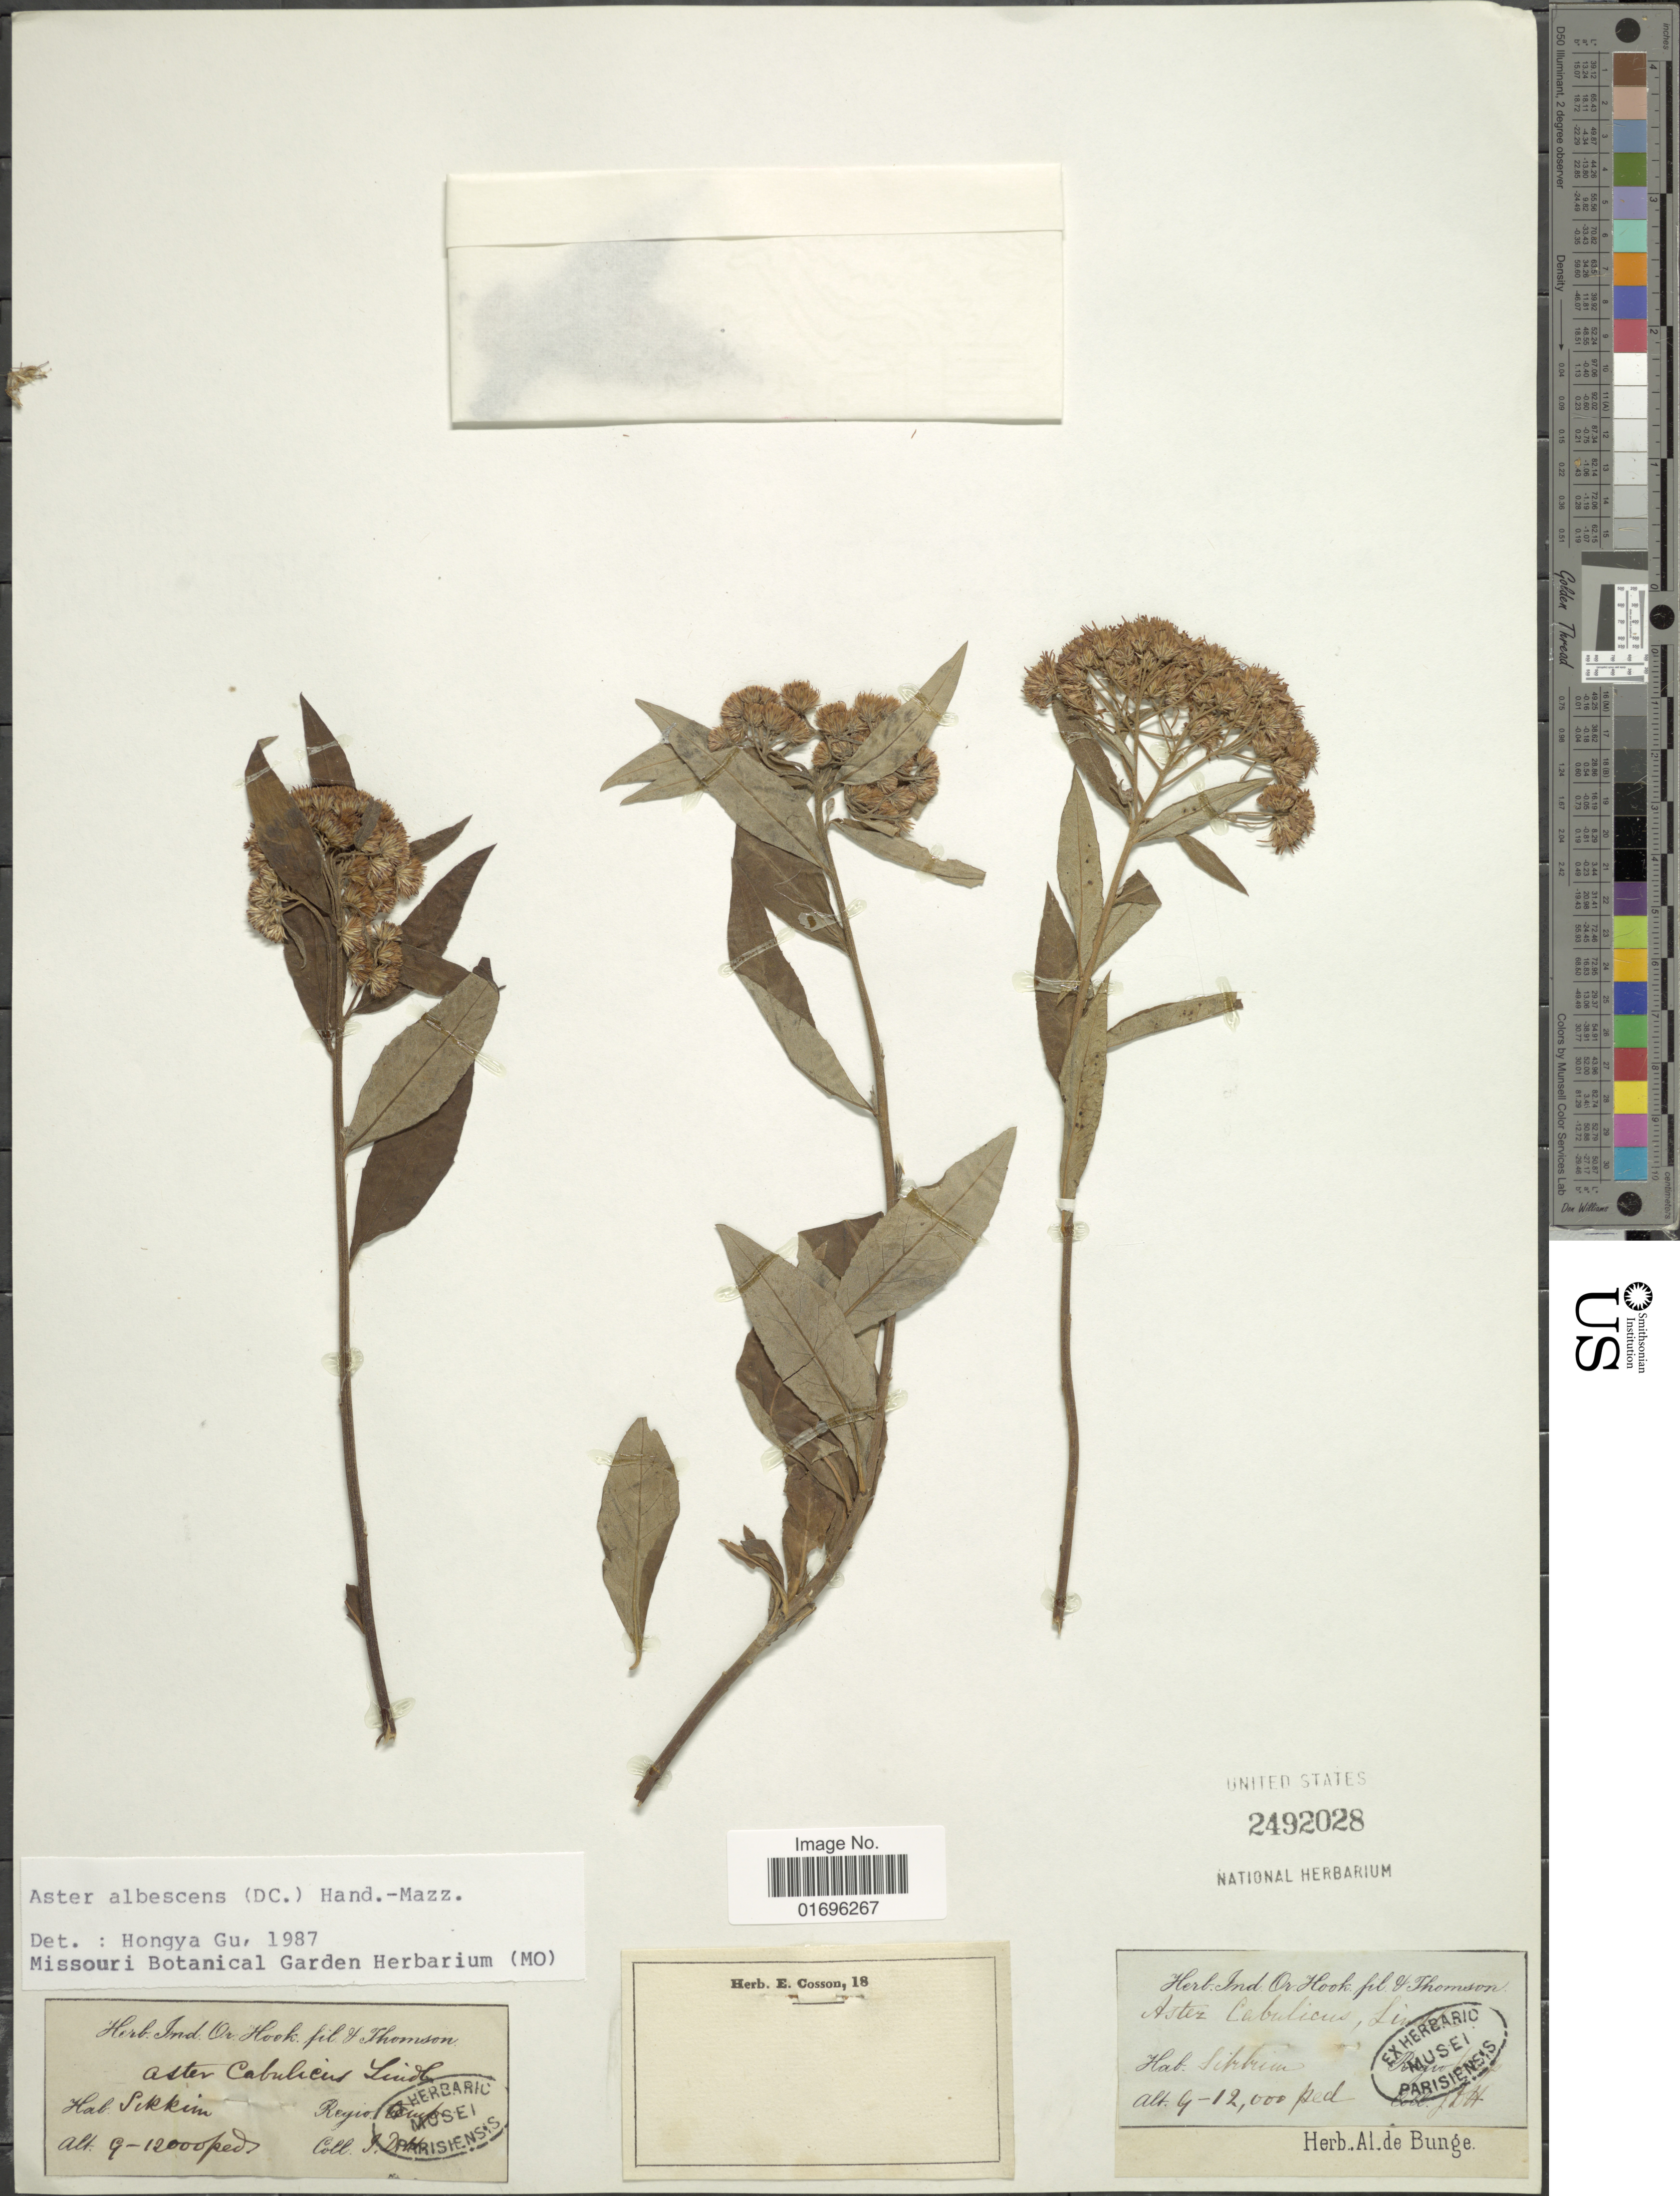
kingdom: Plantae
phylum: Tracheophyta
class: Magnoliopsida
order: Asterales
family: Asteraceae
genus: Aster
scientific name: Aster albescens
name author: Wall.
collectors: J. D. Hooker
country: India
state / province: Sikkim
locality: Sikkim. Regio. trop.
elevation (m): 2743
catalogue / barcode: US 2492028